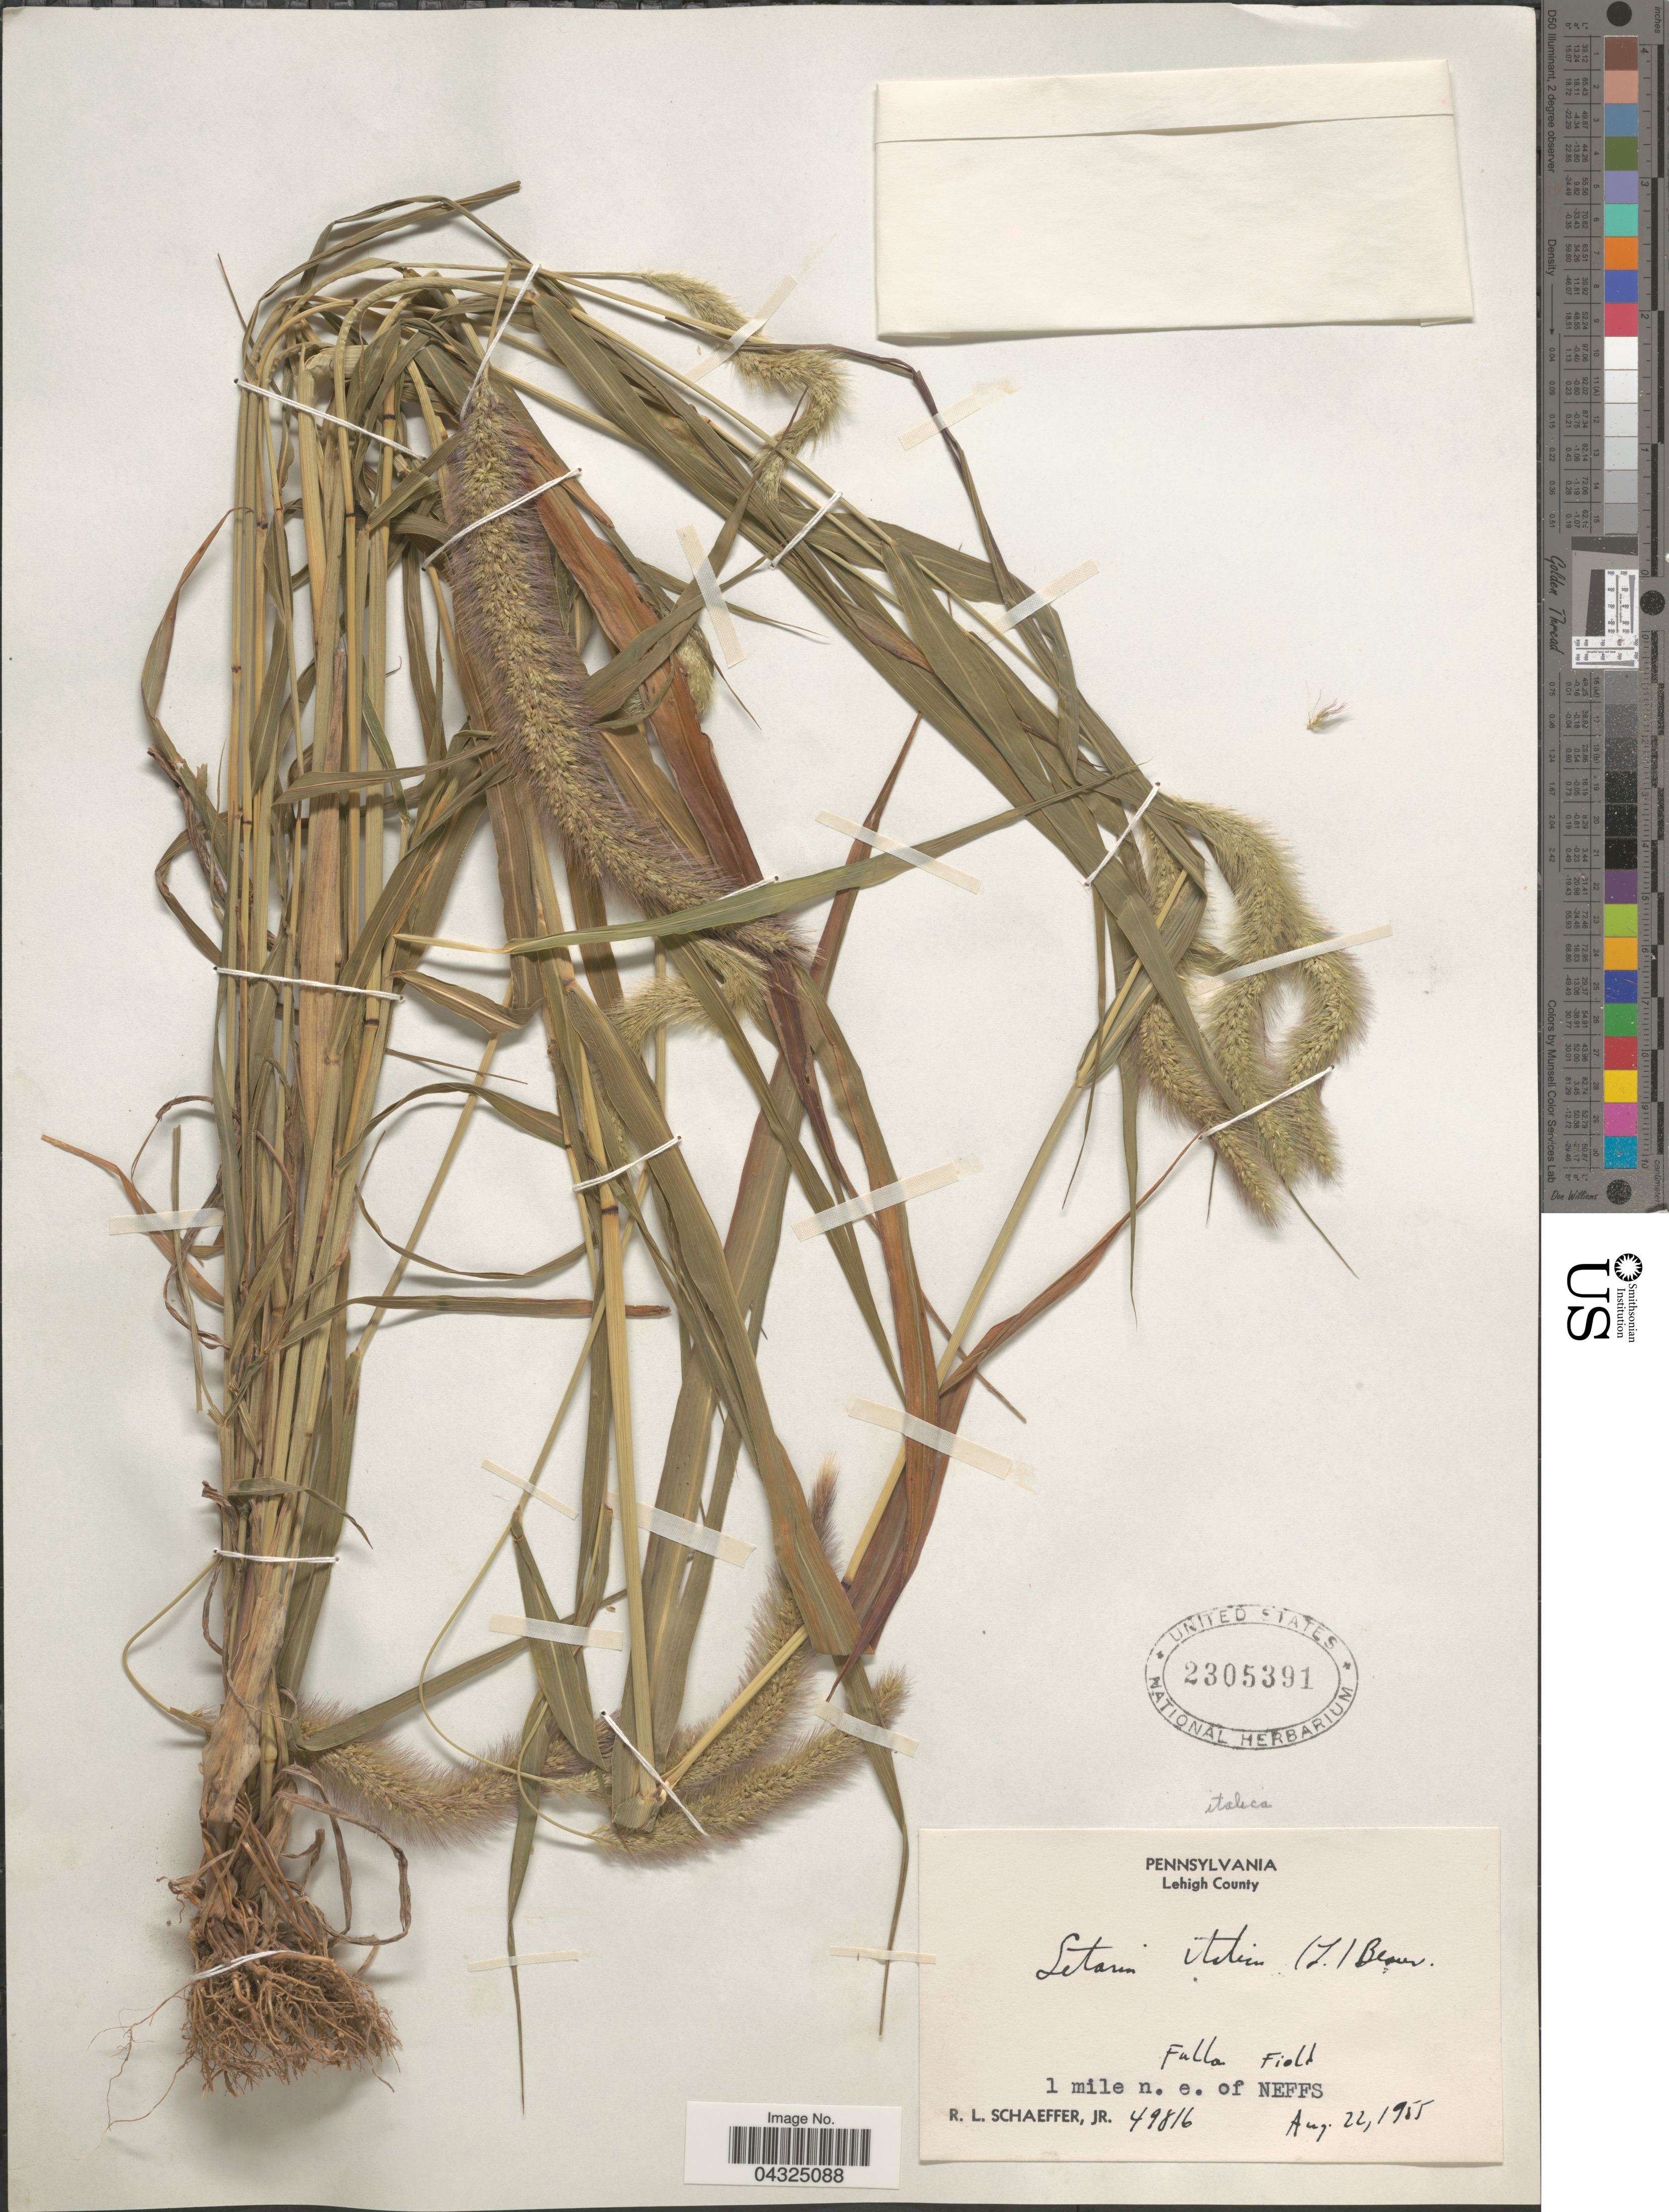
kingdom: Plantae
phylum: Tracheophyta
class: Liliopsida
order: Poales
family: Poaceae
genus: Setaria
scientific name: Setaria italica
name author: (L.) P. Beauv.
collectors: R. L. Schaeffer Jr.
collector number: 49816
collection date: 1955-08-22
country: United States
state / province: Pennsylvania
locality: Lehigh County. Falla Field. 1 mile n. e. of Neffs.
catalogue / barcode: US 2305391